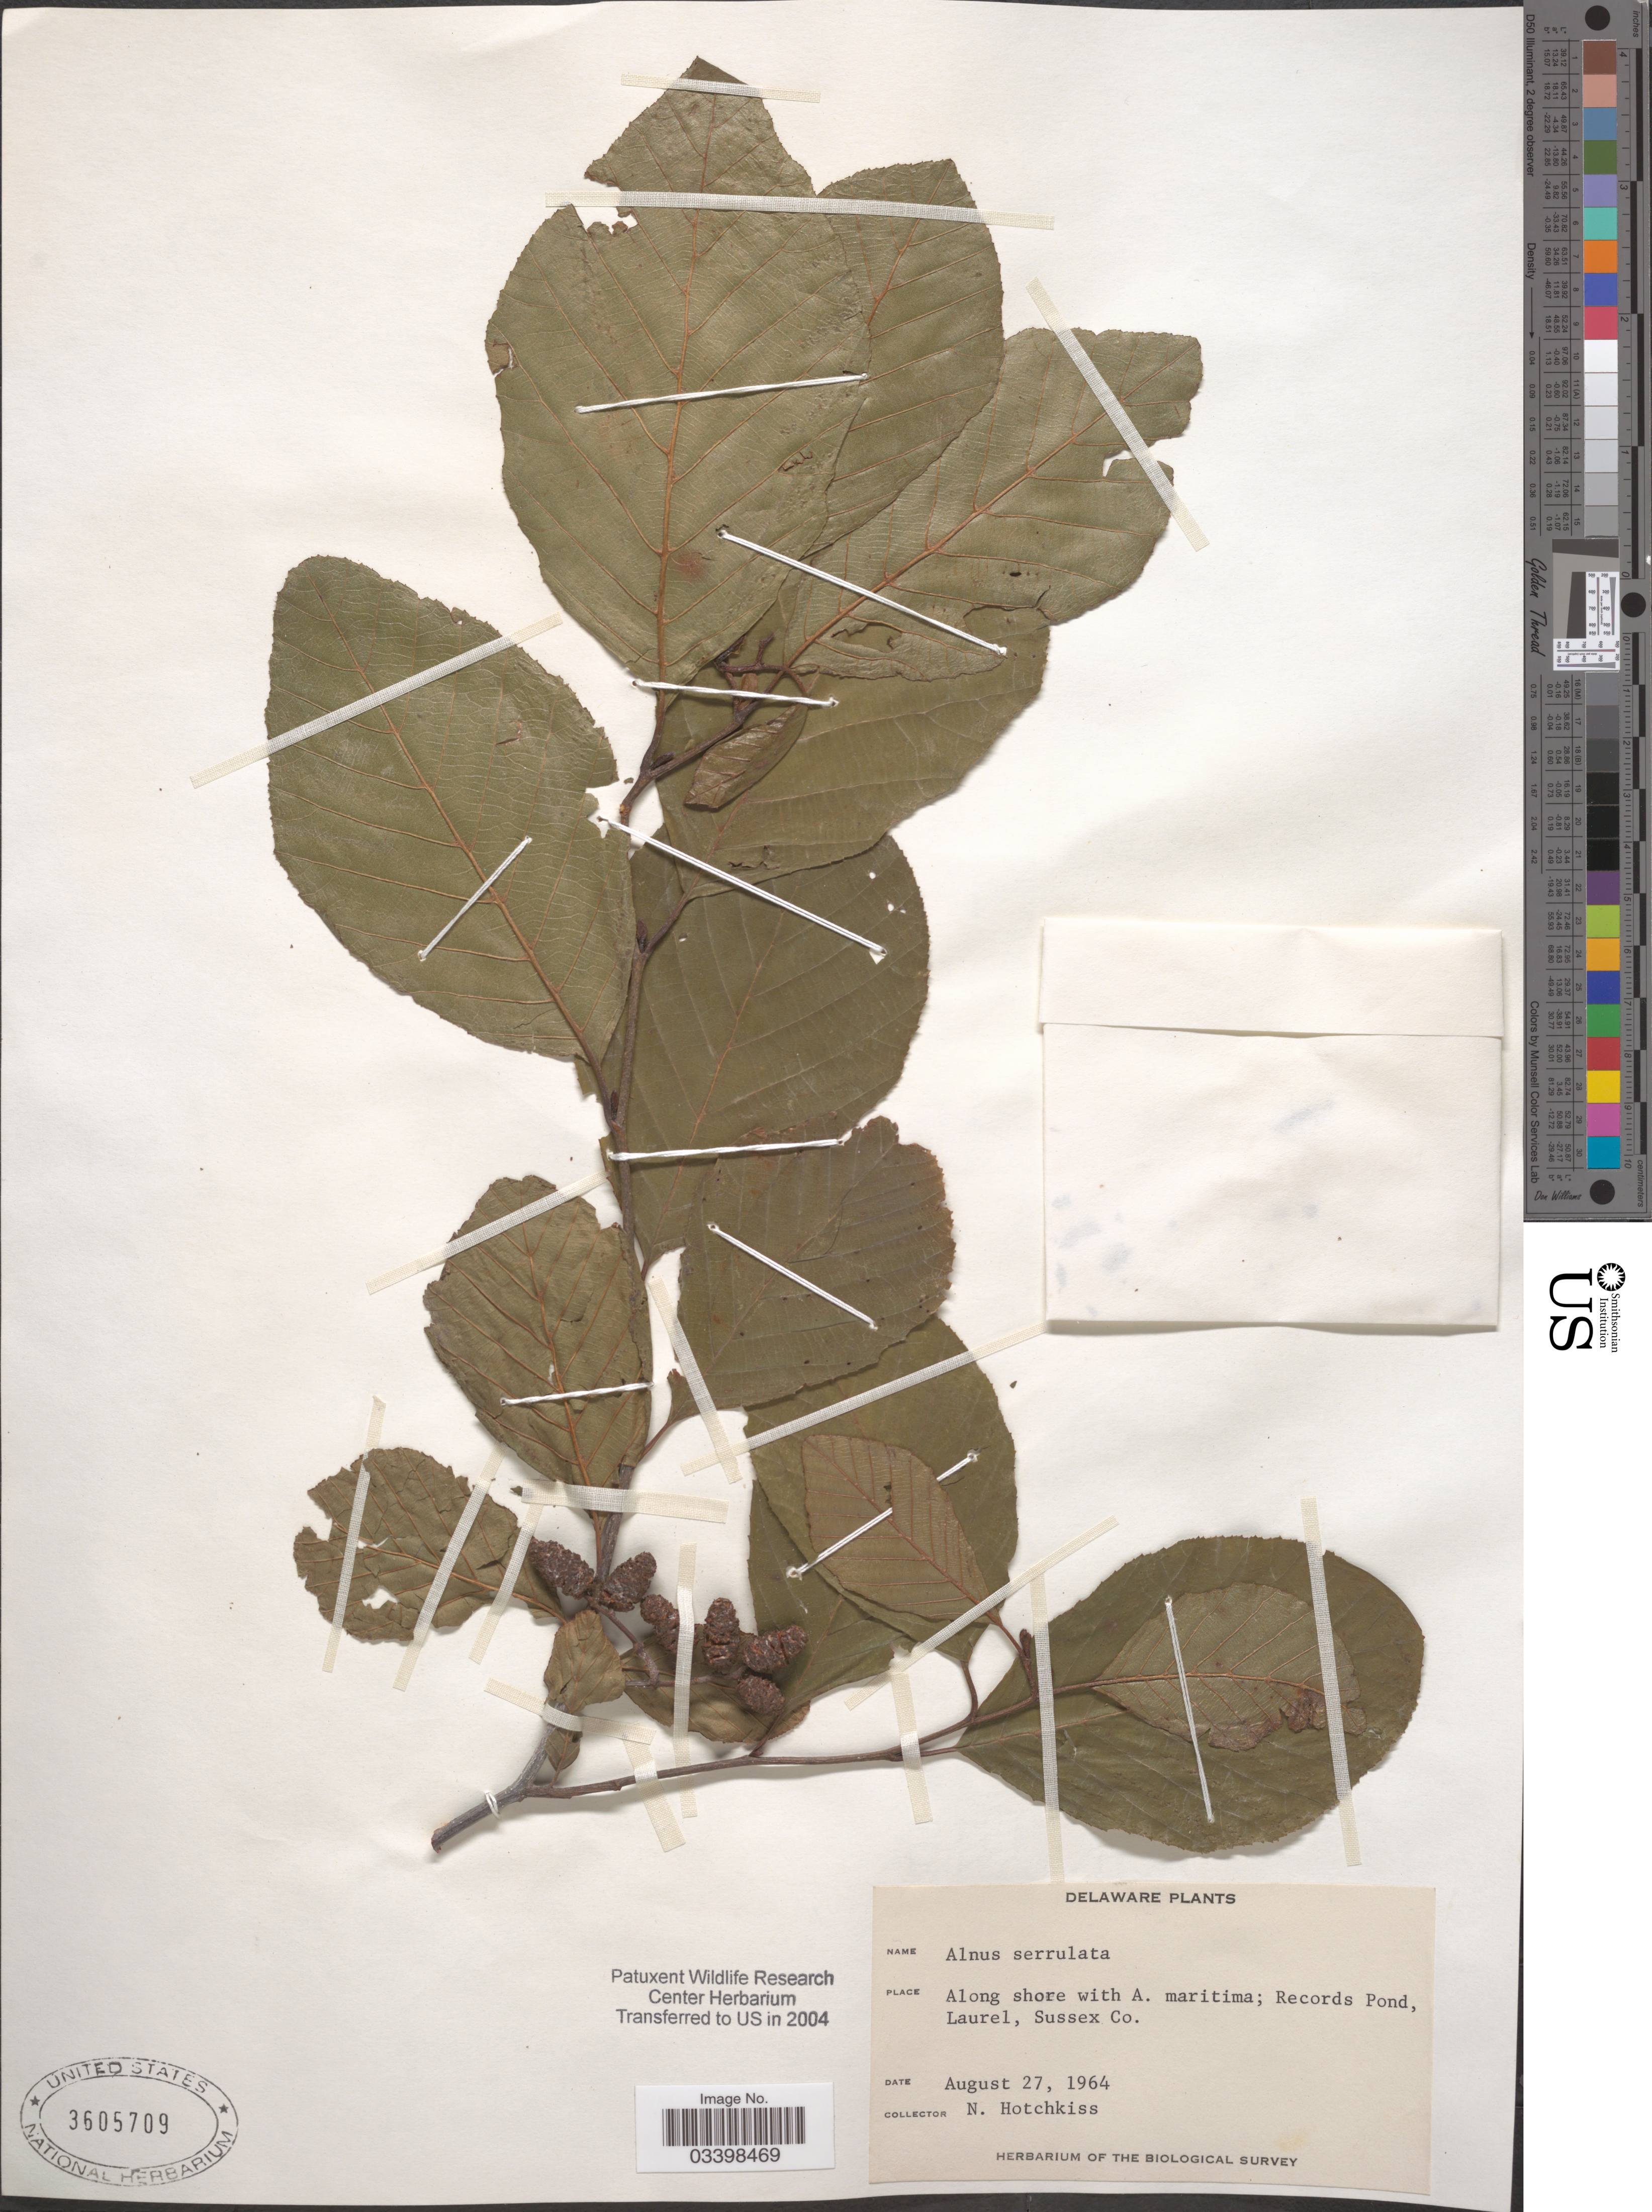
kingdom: Plantae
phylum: Tracheophyta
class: Magnoliopsida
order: Fagales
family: Betulaceae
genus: Alnus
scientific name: Alnus serrulata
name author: (Aiton) Willd.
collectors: N. Hotchkiss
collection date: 1964-08-27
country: United States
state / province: Delaware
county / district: Sussex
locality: Along shore. Records Pond, Laurel, Sussex Co.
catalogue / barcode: US 3605709